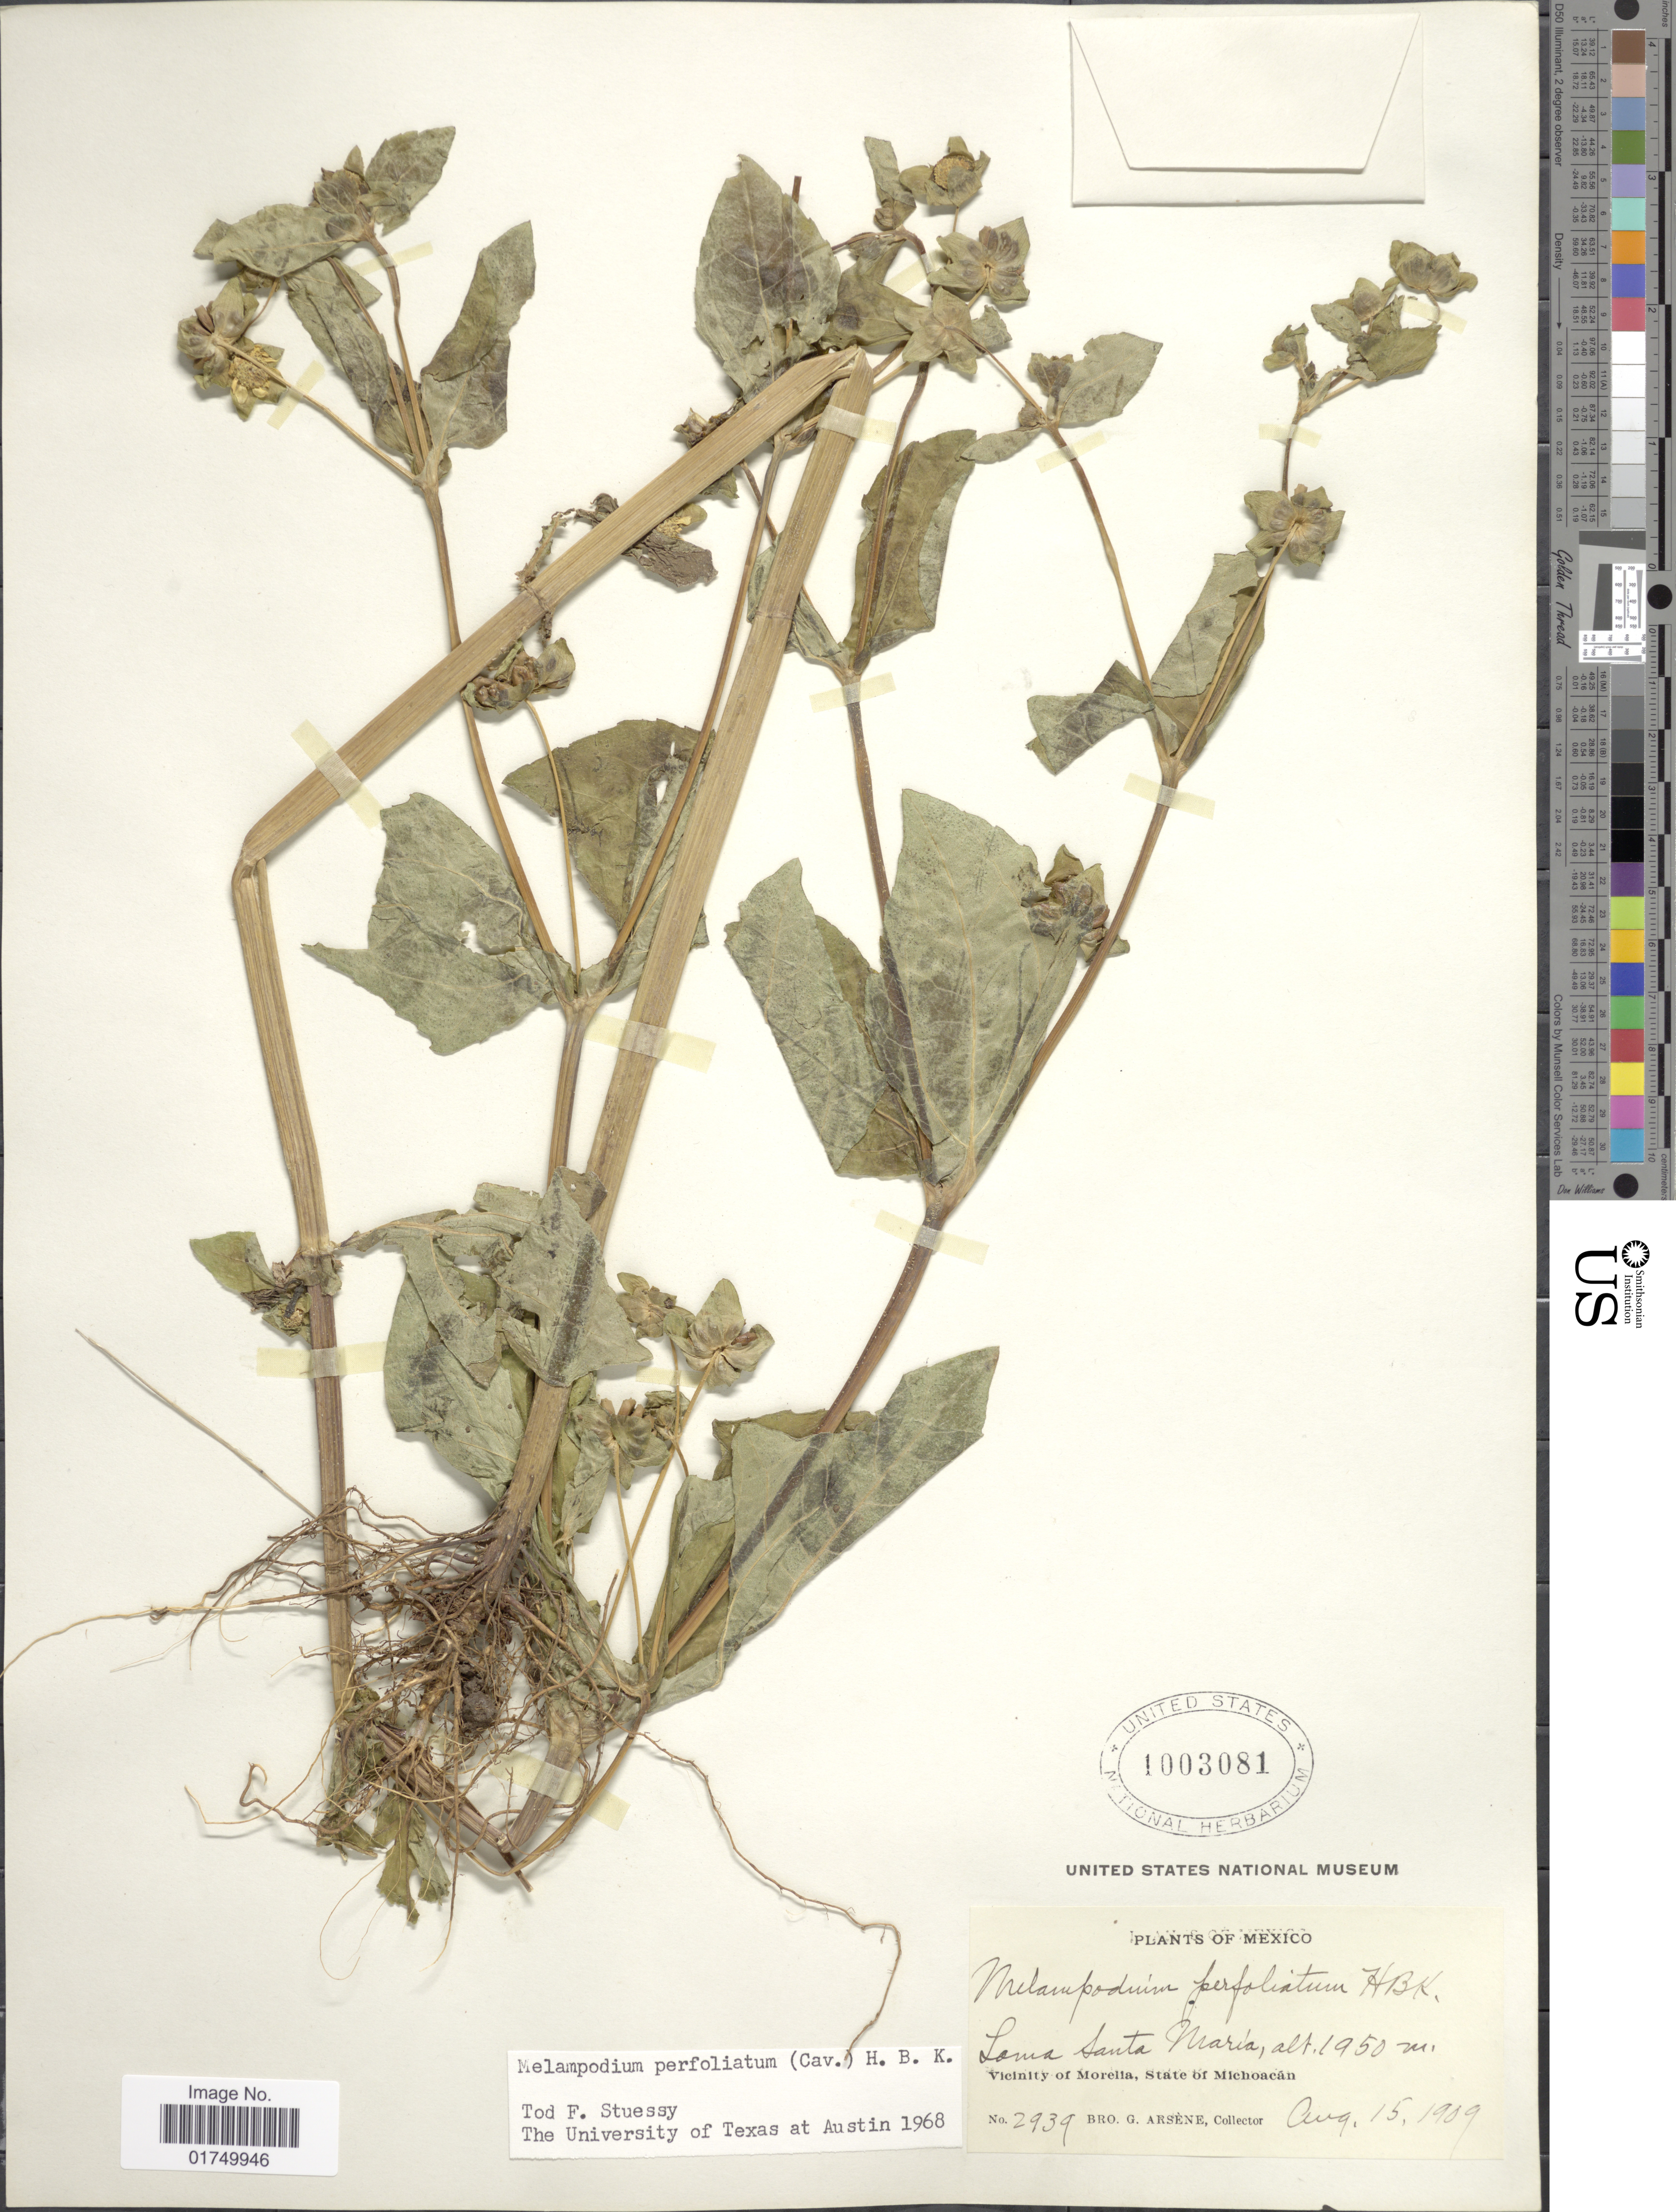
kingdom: Plantae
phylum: Tracheophyta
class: Magnoliopsida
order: Asterales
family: Asteraceae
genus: Melampodium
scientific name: Melampodium perfoliatum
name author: (Cav.) Kunth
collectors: Bro. G. Arsène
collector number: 2939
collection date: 1909-08-15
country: Mexico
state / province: Michoacán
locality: Loma Santa María. Vicinity of Morelia, State of Michoacán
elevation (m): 1950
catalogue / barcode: US 1003081